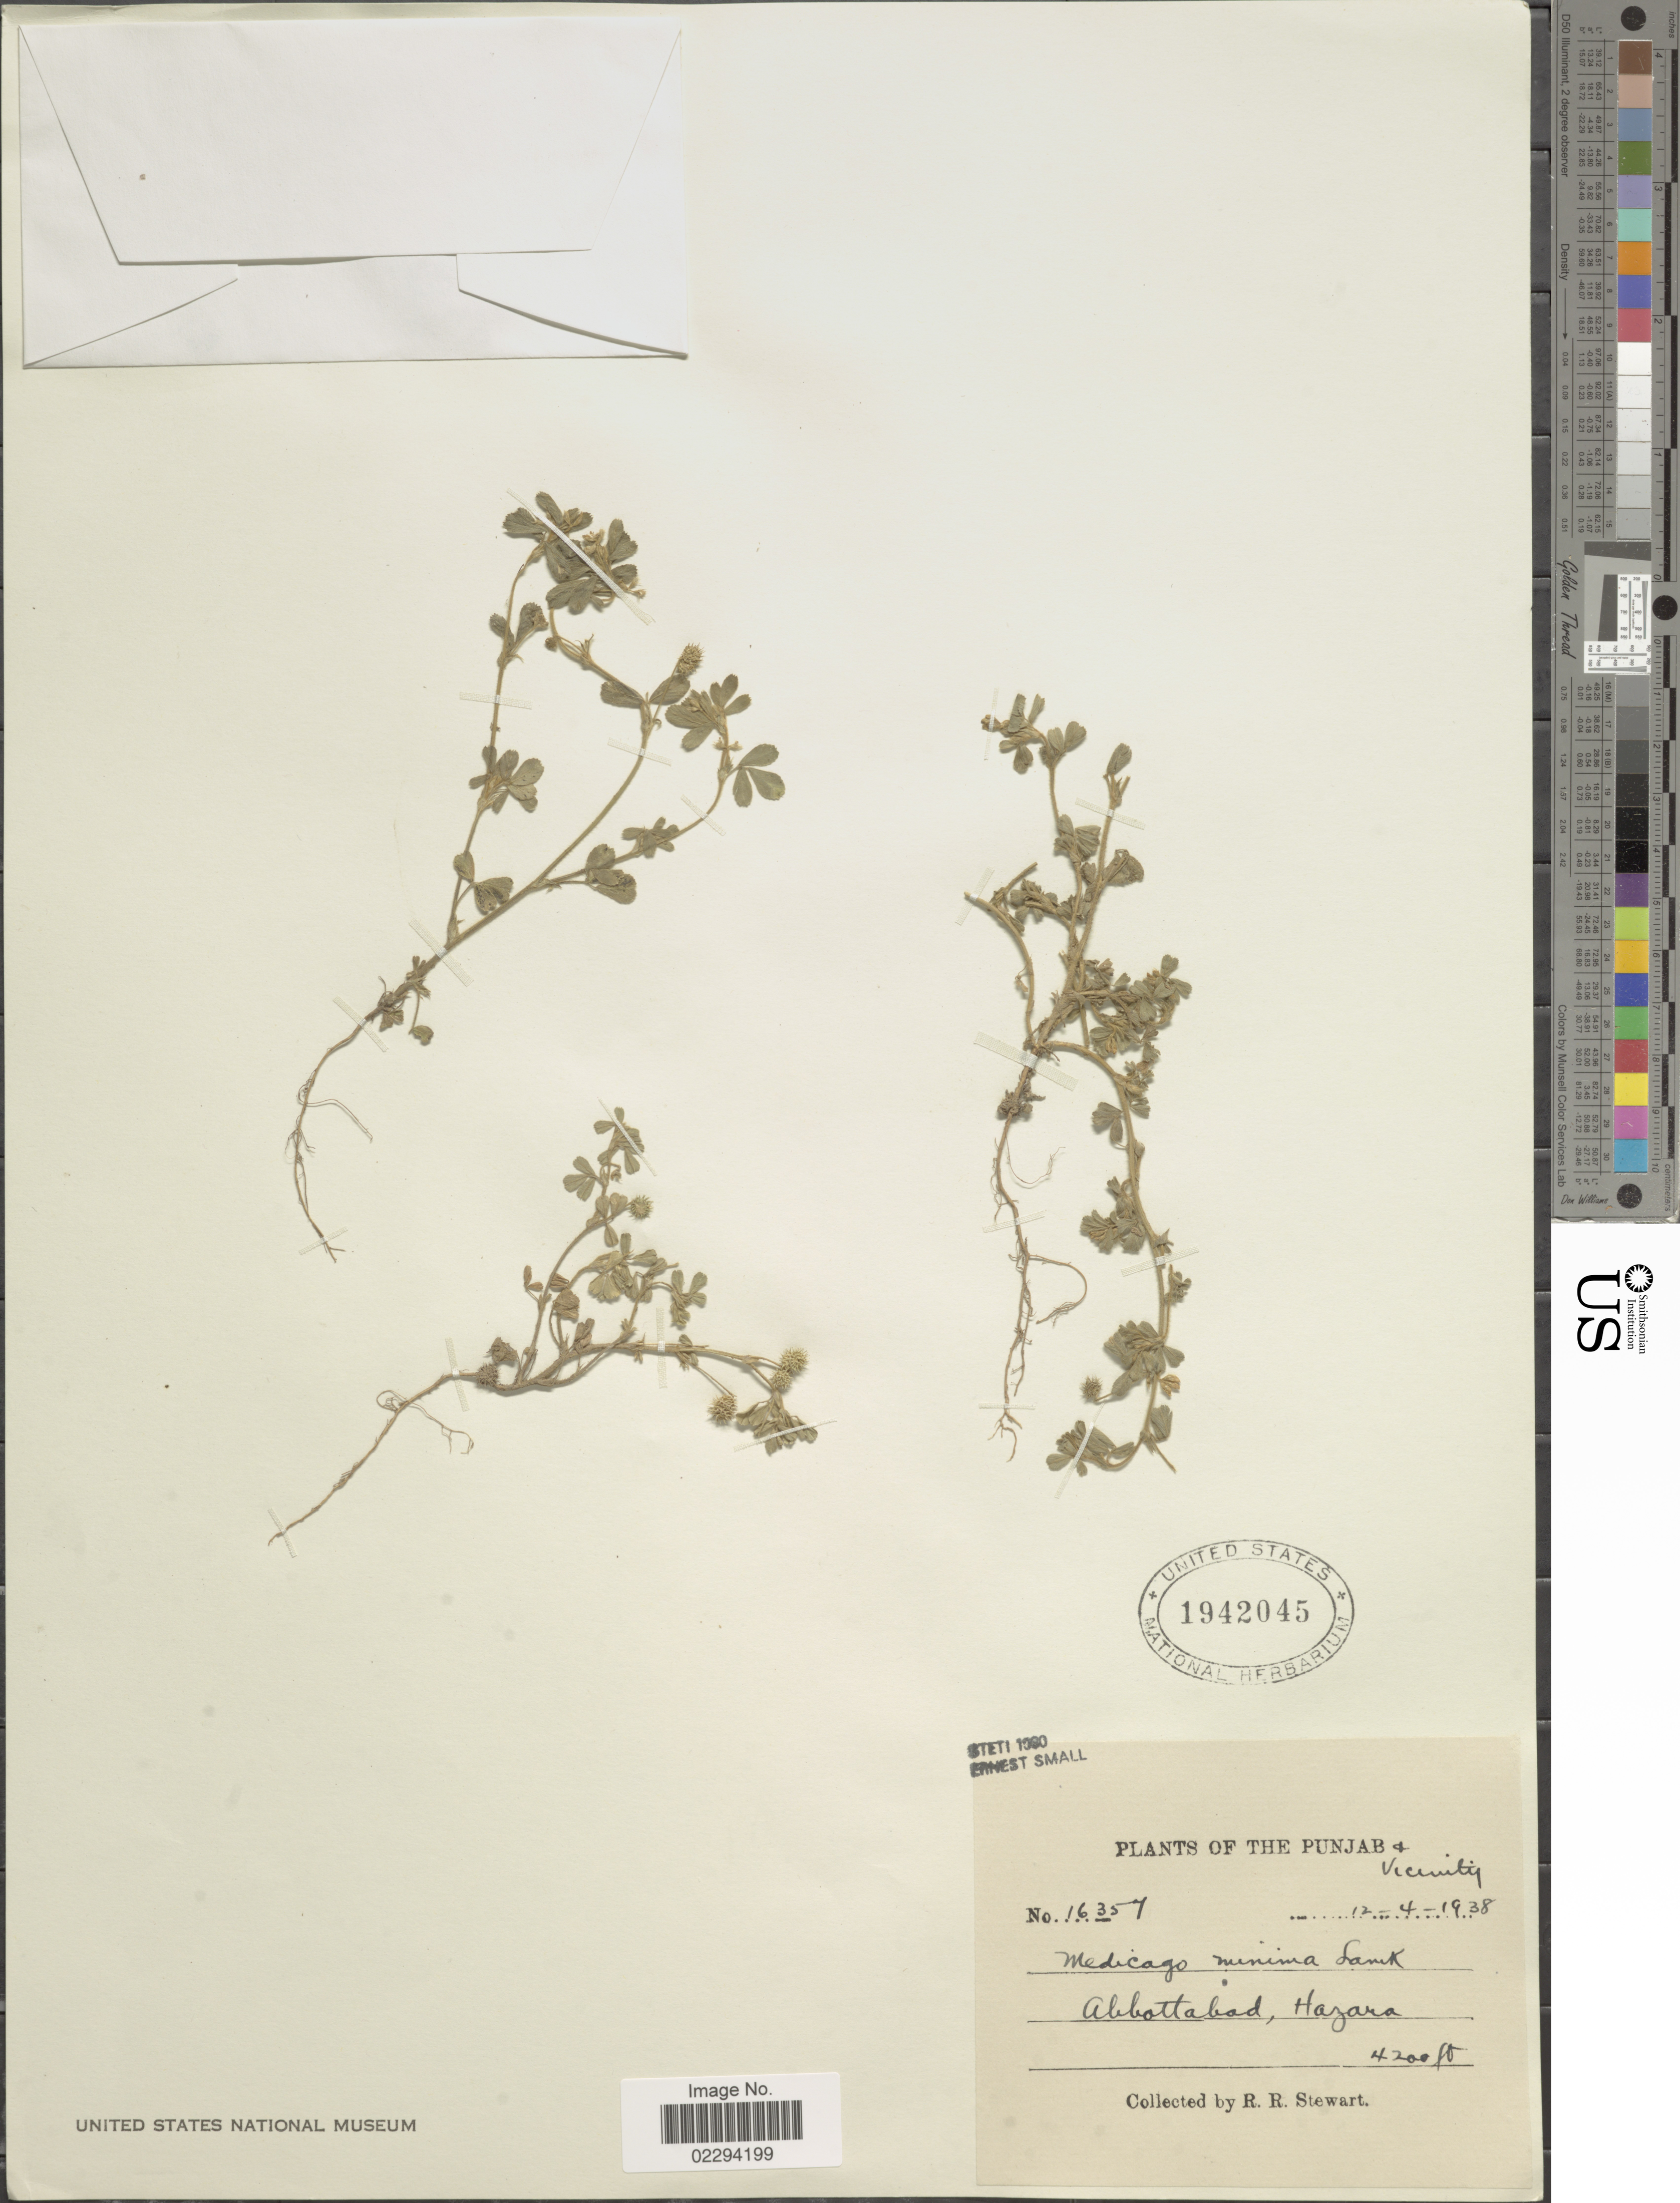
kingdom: Plantae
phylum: Tracheophyta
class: Magnoliopsida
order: Fabales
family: Fabaceae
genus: Medicago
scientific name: Medicago minima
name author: Lam.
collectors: R. R. Stewart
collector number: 16357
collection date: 1938-04-12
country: Pakistan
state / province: Khyber Pakhtunkhwa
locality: Abbottabad, Hazara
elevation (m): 1280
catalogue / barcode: US 1942045